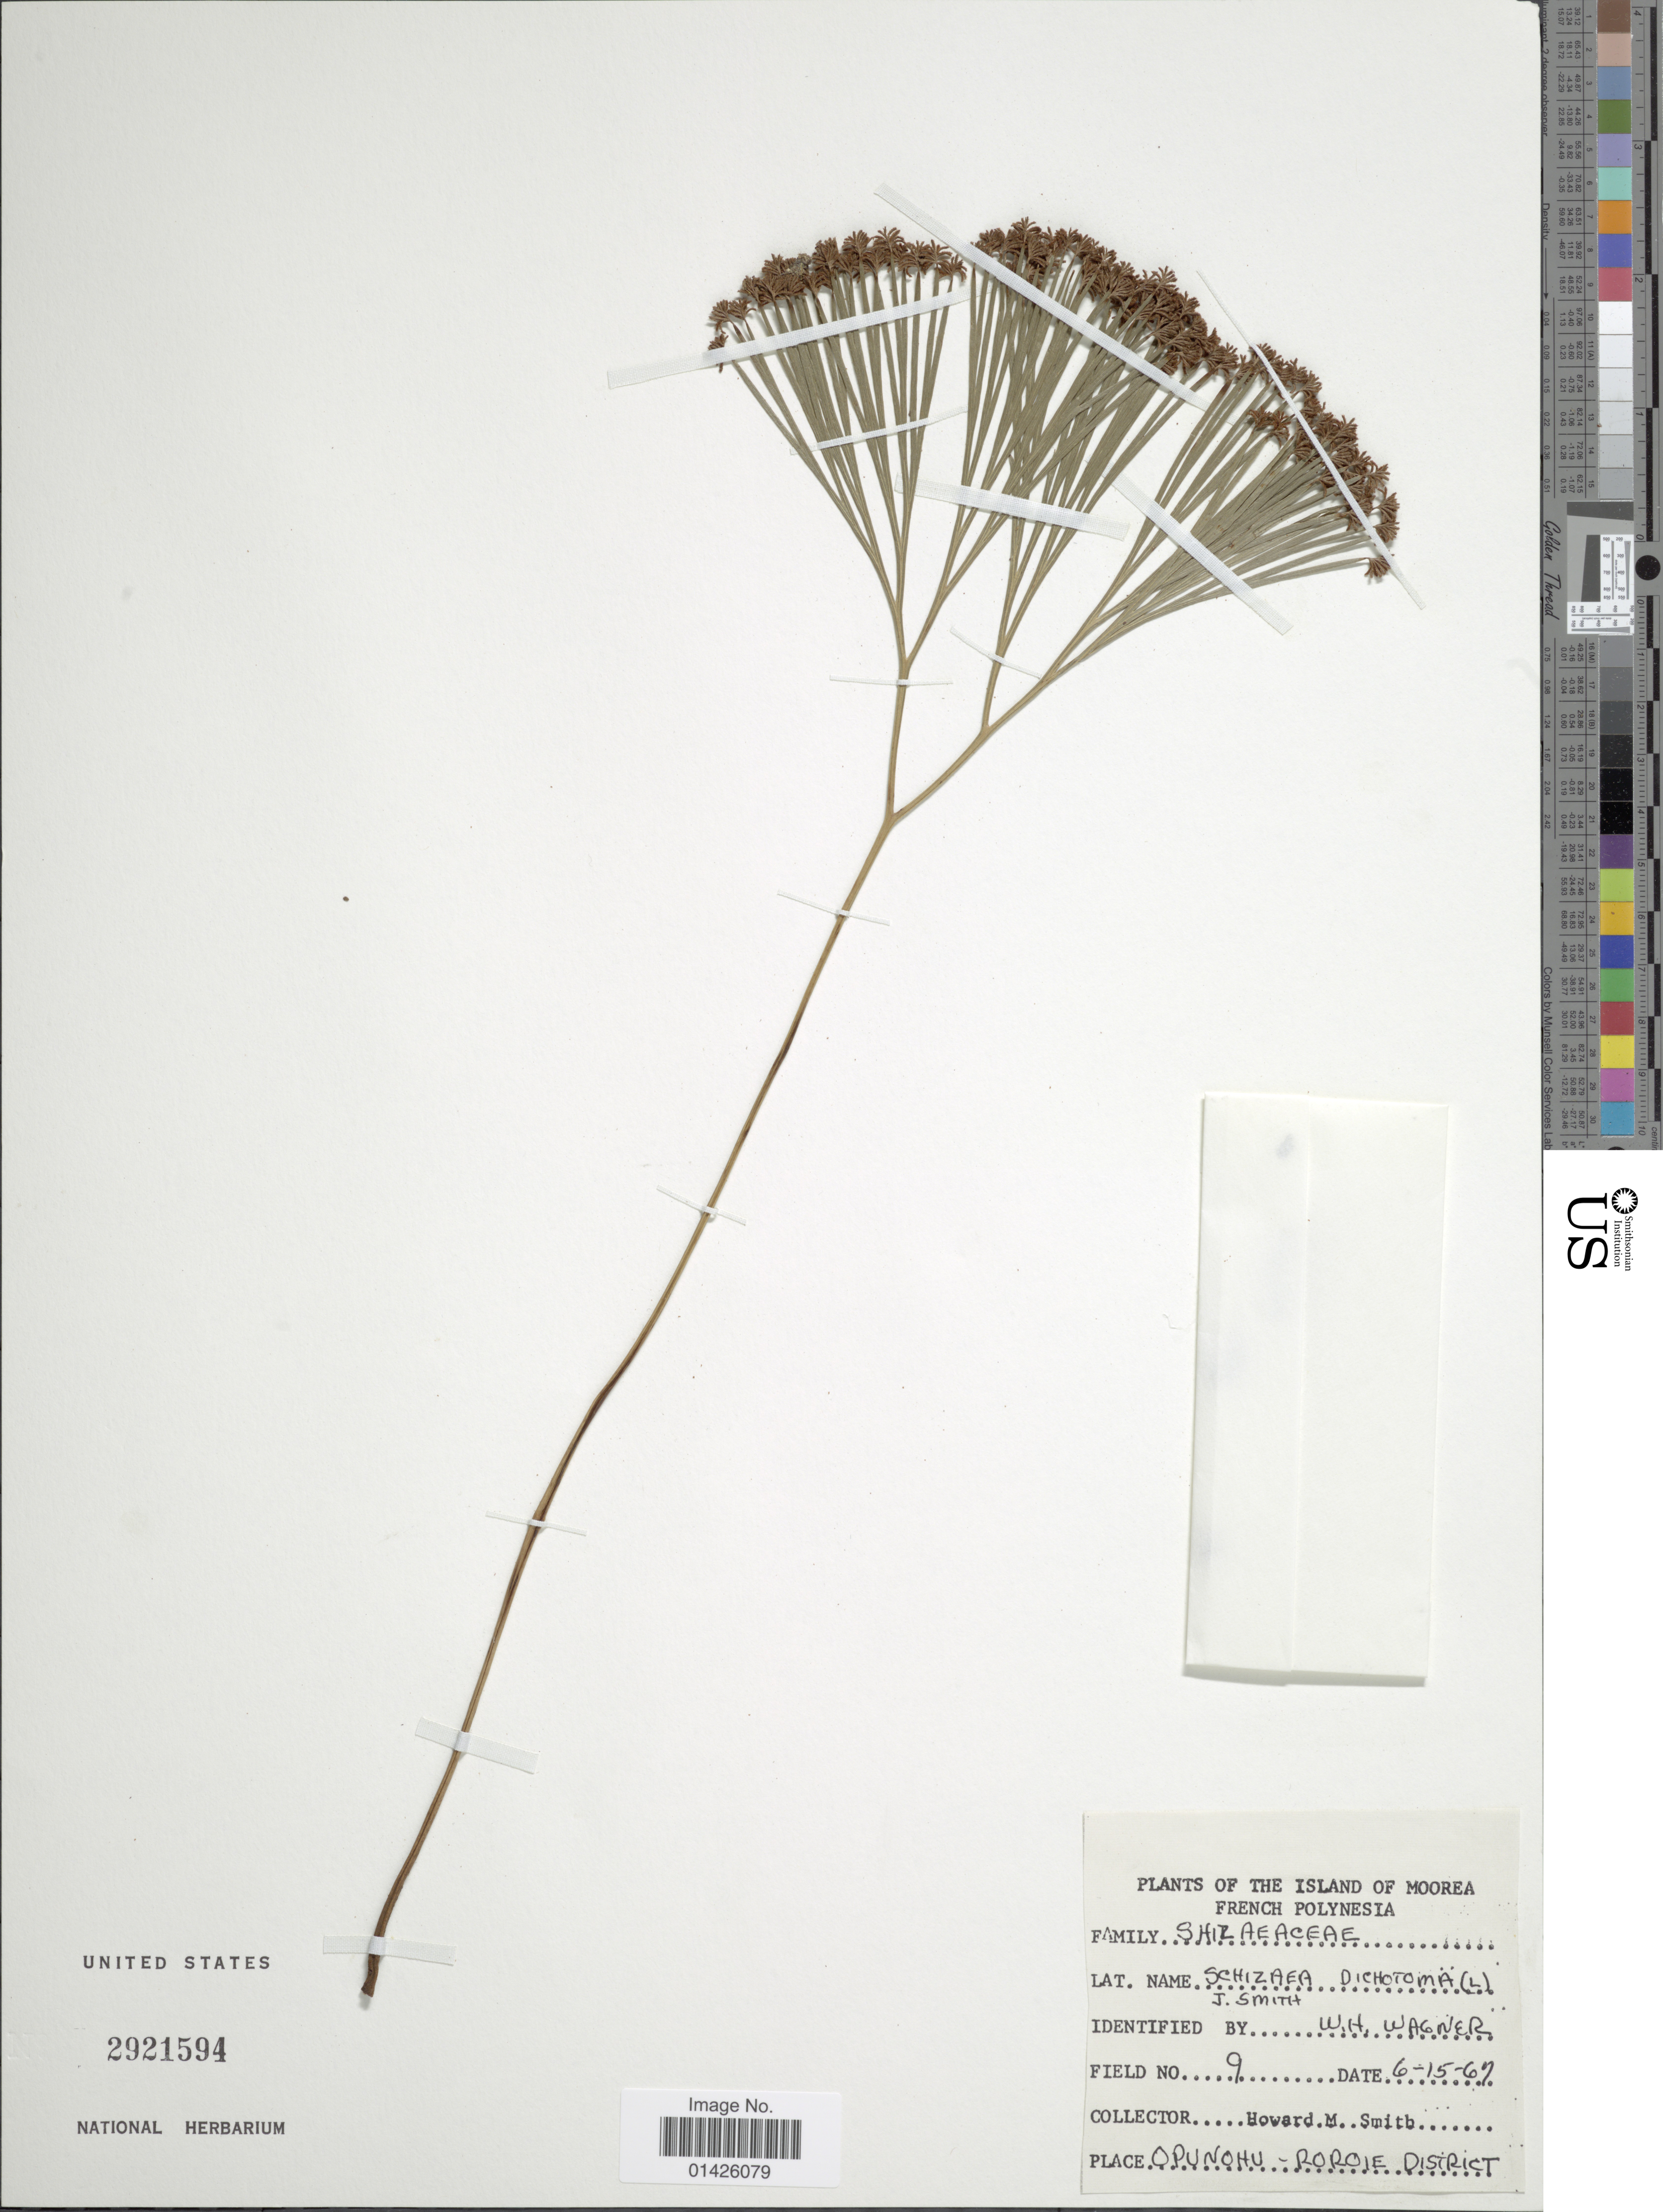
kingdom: Plantae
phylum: Tracheophyta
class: Polypodiopsida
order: Schizaeales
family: Schizaeaceae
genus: Schizaea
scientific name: Schizaea dichotoma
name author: (L.) J. Sm.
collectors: H. M. Smith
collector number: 9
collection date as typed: Transcribed d/m/y: 15/6/69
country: French Polynesia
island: Moorea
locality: The Island of Moorea, Opunohu - Roroie District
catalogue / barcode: US 2921594